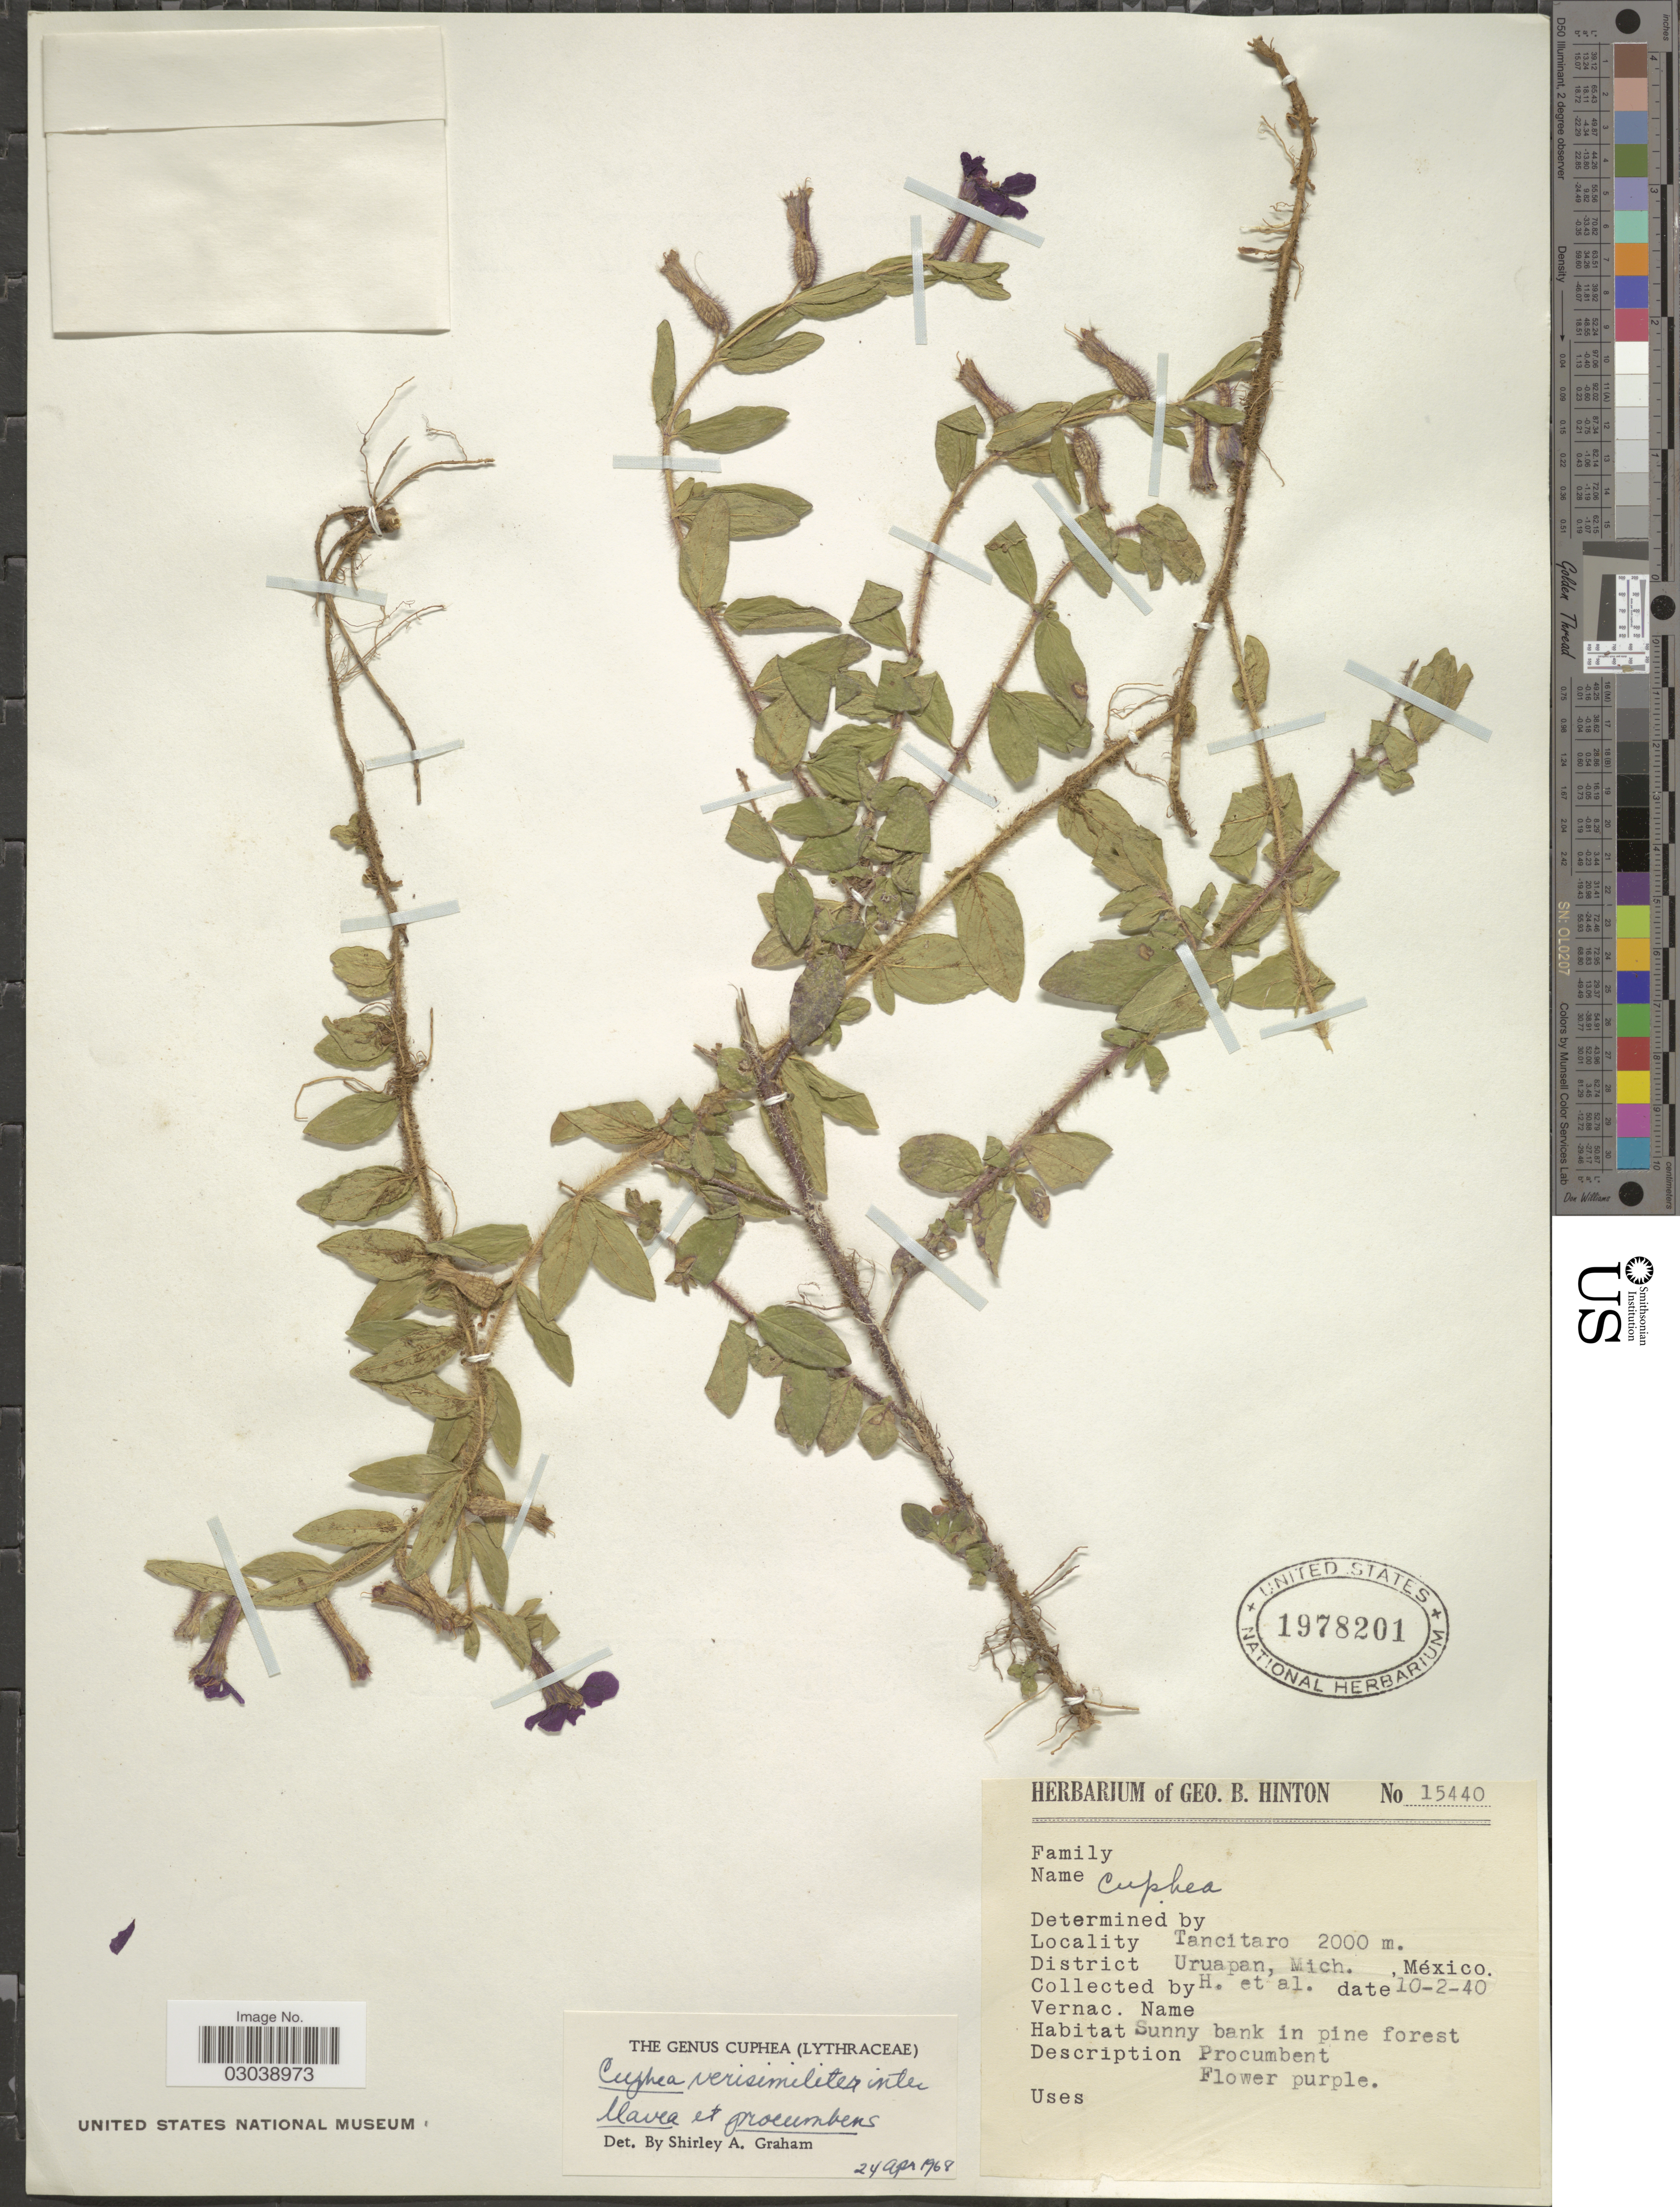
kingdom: Plantae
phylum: Tracheophyta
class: Magnoliopsida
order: Myrtales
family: Lythraceae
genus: Cuphea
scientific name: Cuphea procumbens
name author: L.D. Gómez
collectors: G. B. Hinton & et al.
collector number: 15440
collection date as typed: Transcribed d/m/y: 10/2/40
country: Mexico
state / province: Michoacán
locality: Tancitaro, District Uruapan, Mich.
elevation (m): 2000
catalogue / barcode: US 1978201